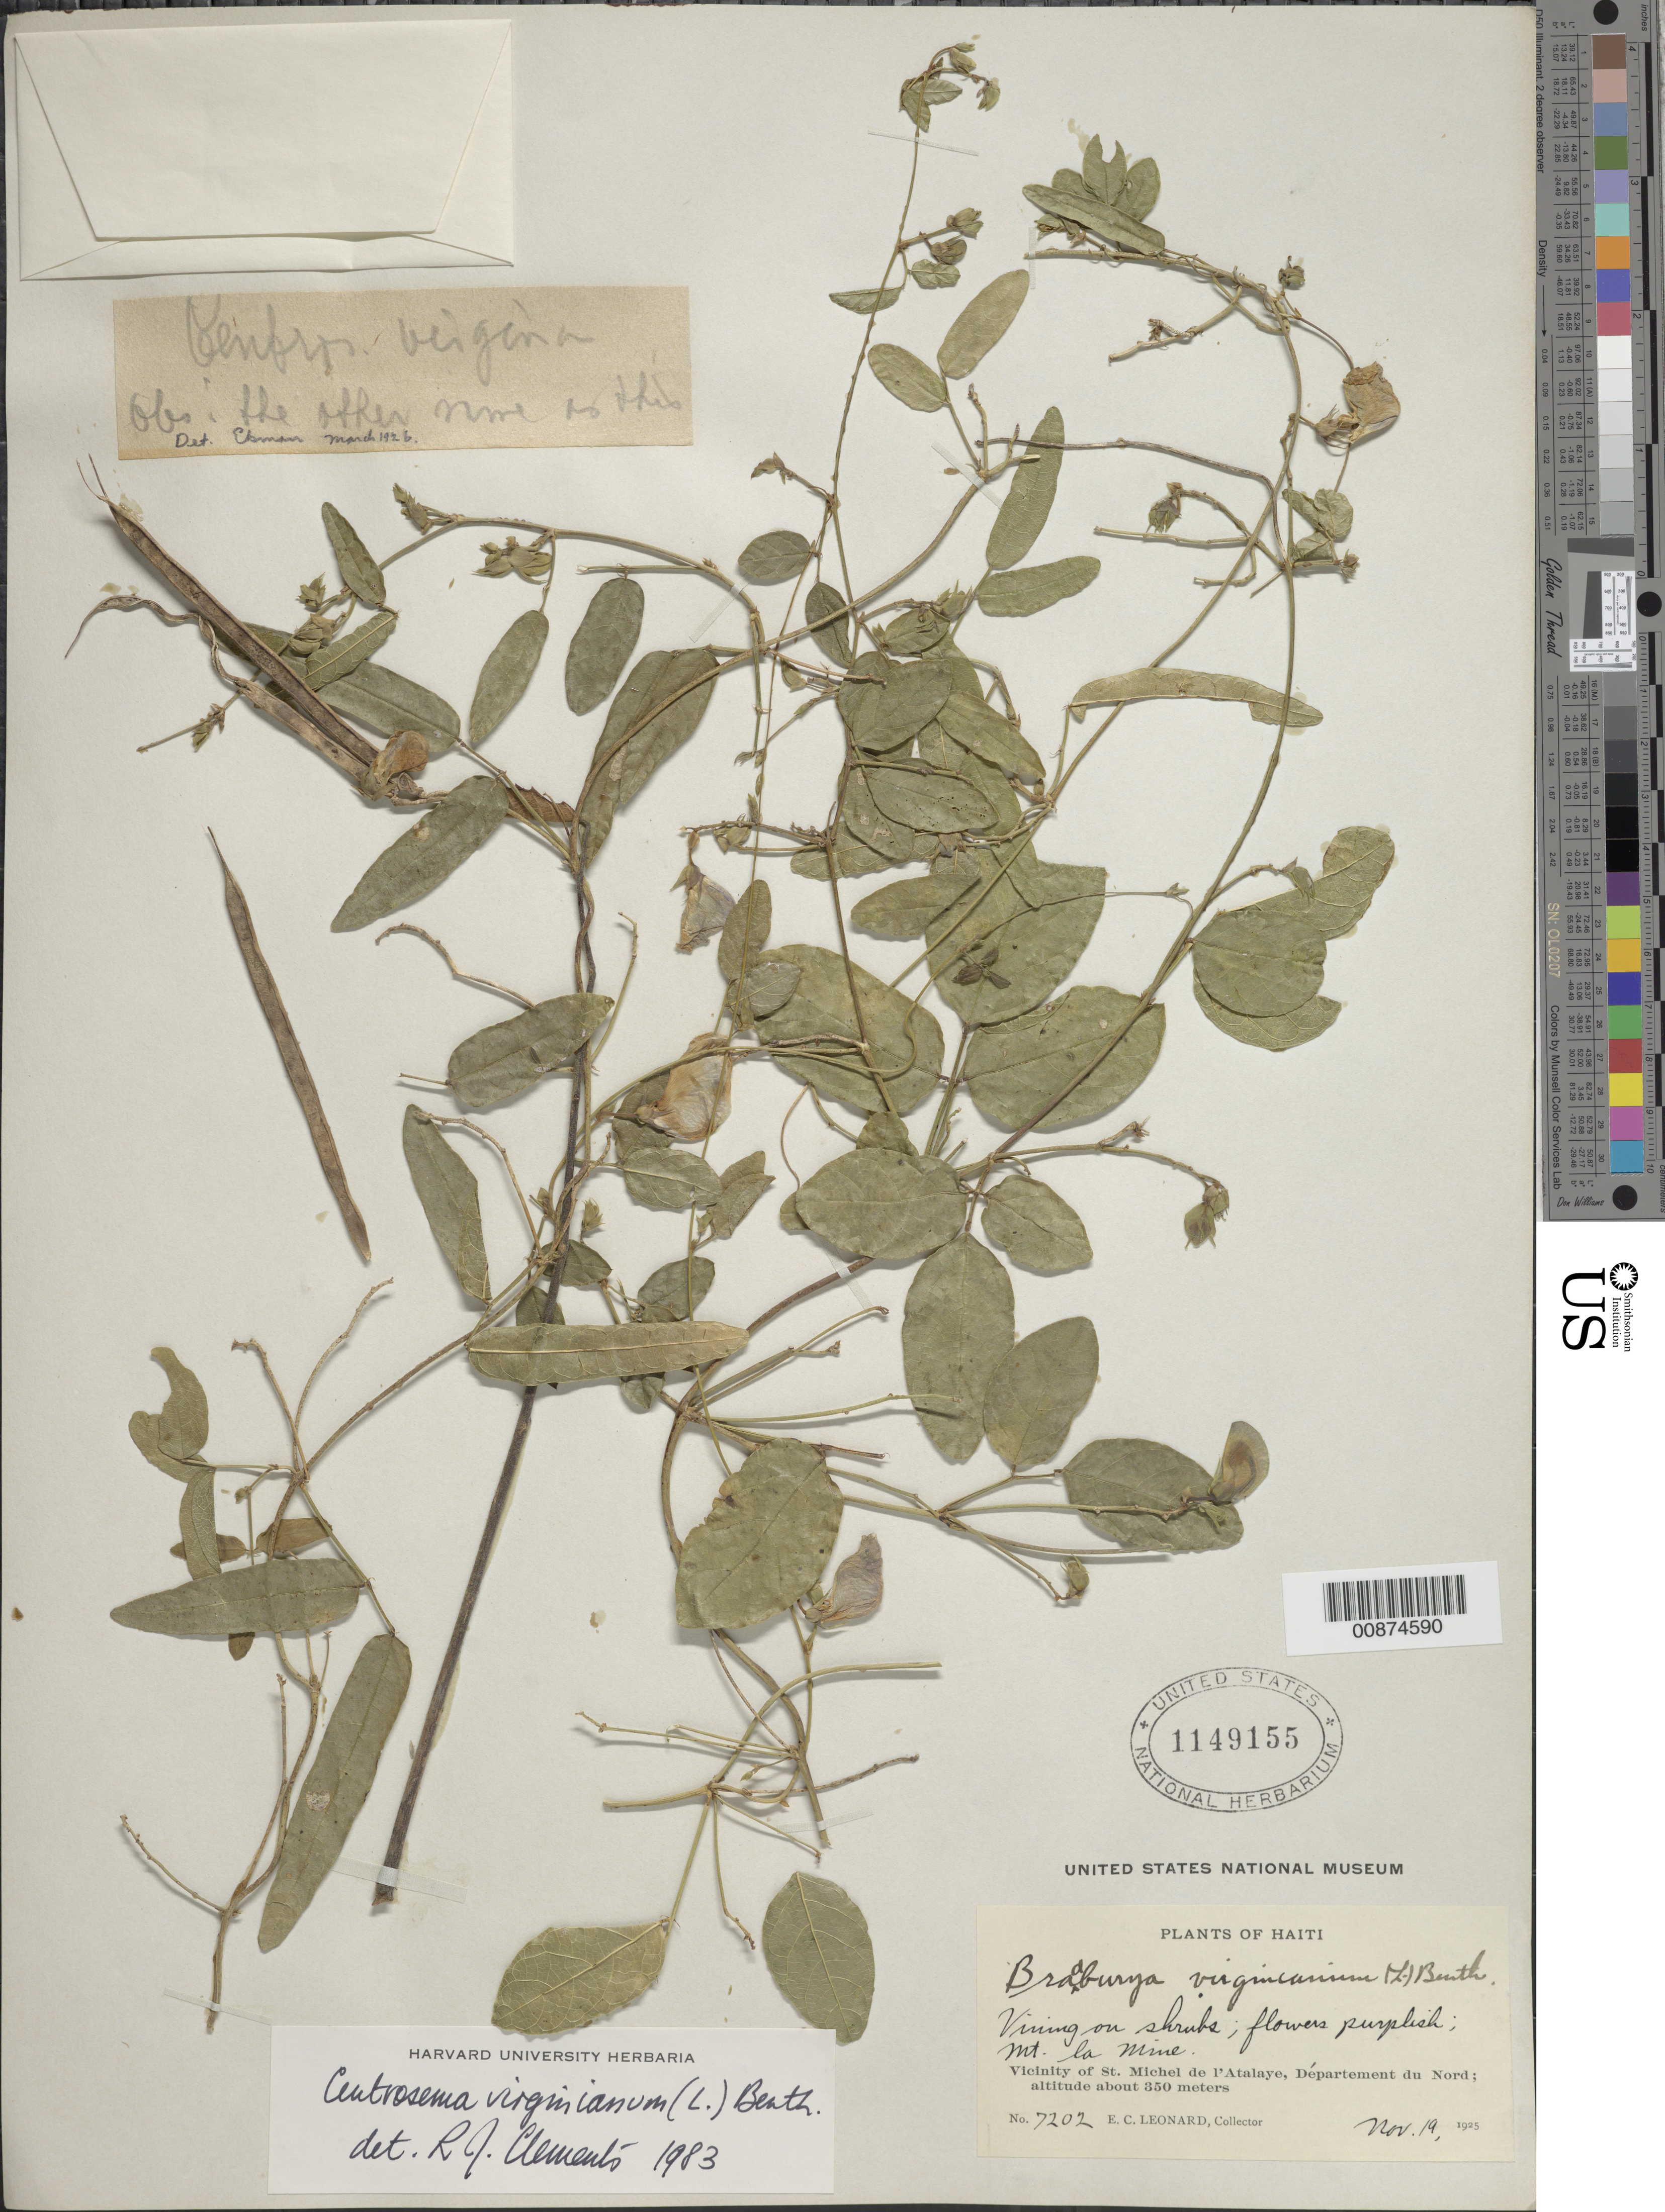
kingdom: Plantae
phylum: Tracheophyta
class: Magnoliopsida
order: Fabales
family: Fabaceae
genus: Centrosema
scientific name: Centrosema virginianum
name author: (L.) Benth.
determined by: Clements, R. J.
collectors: E. C. Leonard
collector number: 7202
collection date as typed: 19 Nov 1925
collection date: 1925-11-19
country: Haiti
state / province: Nord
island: Hispaniola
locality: Vicinity of St. Michel de l'Atalaye. Mt. la Mine.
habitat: Vining on shrubs.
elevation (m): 350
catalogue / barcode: US 1149155